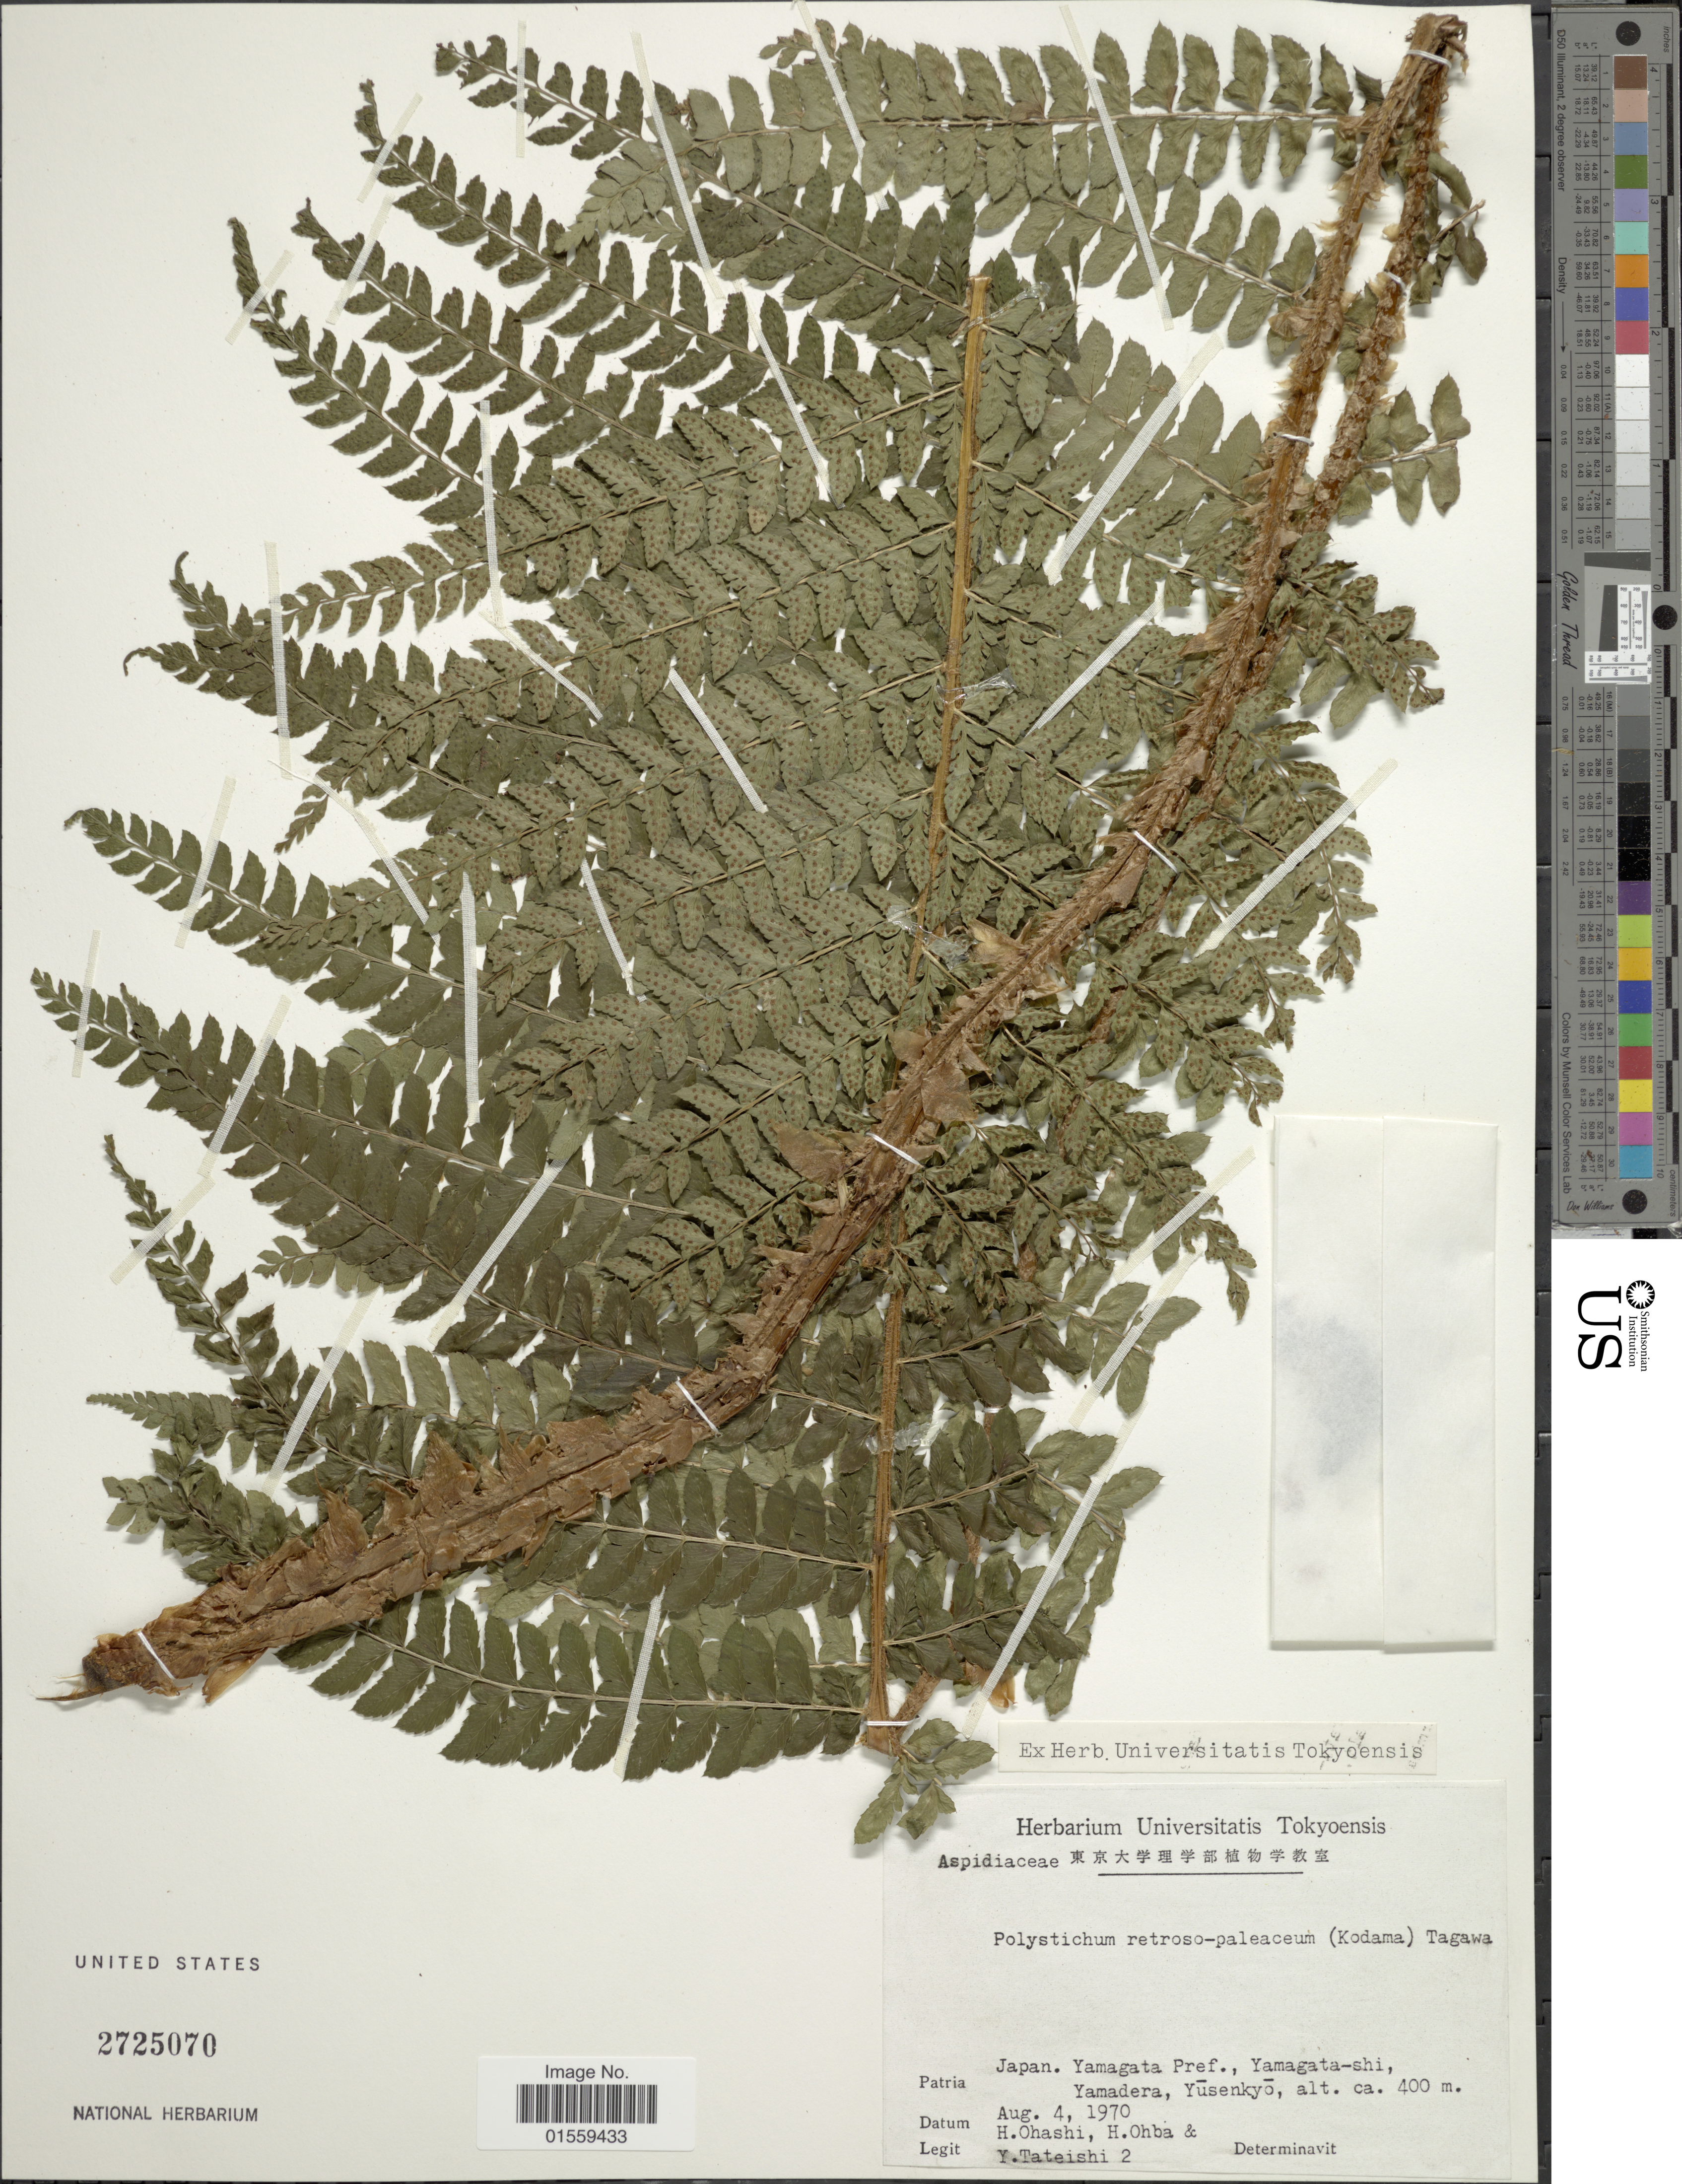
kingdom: Plantae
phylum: Tracheophyta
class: Polypodiopsida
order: Polypodiales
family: Dryopteridaceae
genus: Polystichum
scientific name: Polystichum retrosopaleaceum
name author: (Kodama) Tagawa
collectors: H. Ohashi, H. Ohba & Y. Tateishi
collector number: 2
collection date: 1970-08-04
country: Japan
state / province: Yamagata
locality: Yamagata-shi, yamadera, Yusenkyo.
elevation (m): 400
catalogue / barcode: US 2725070